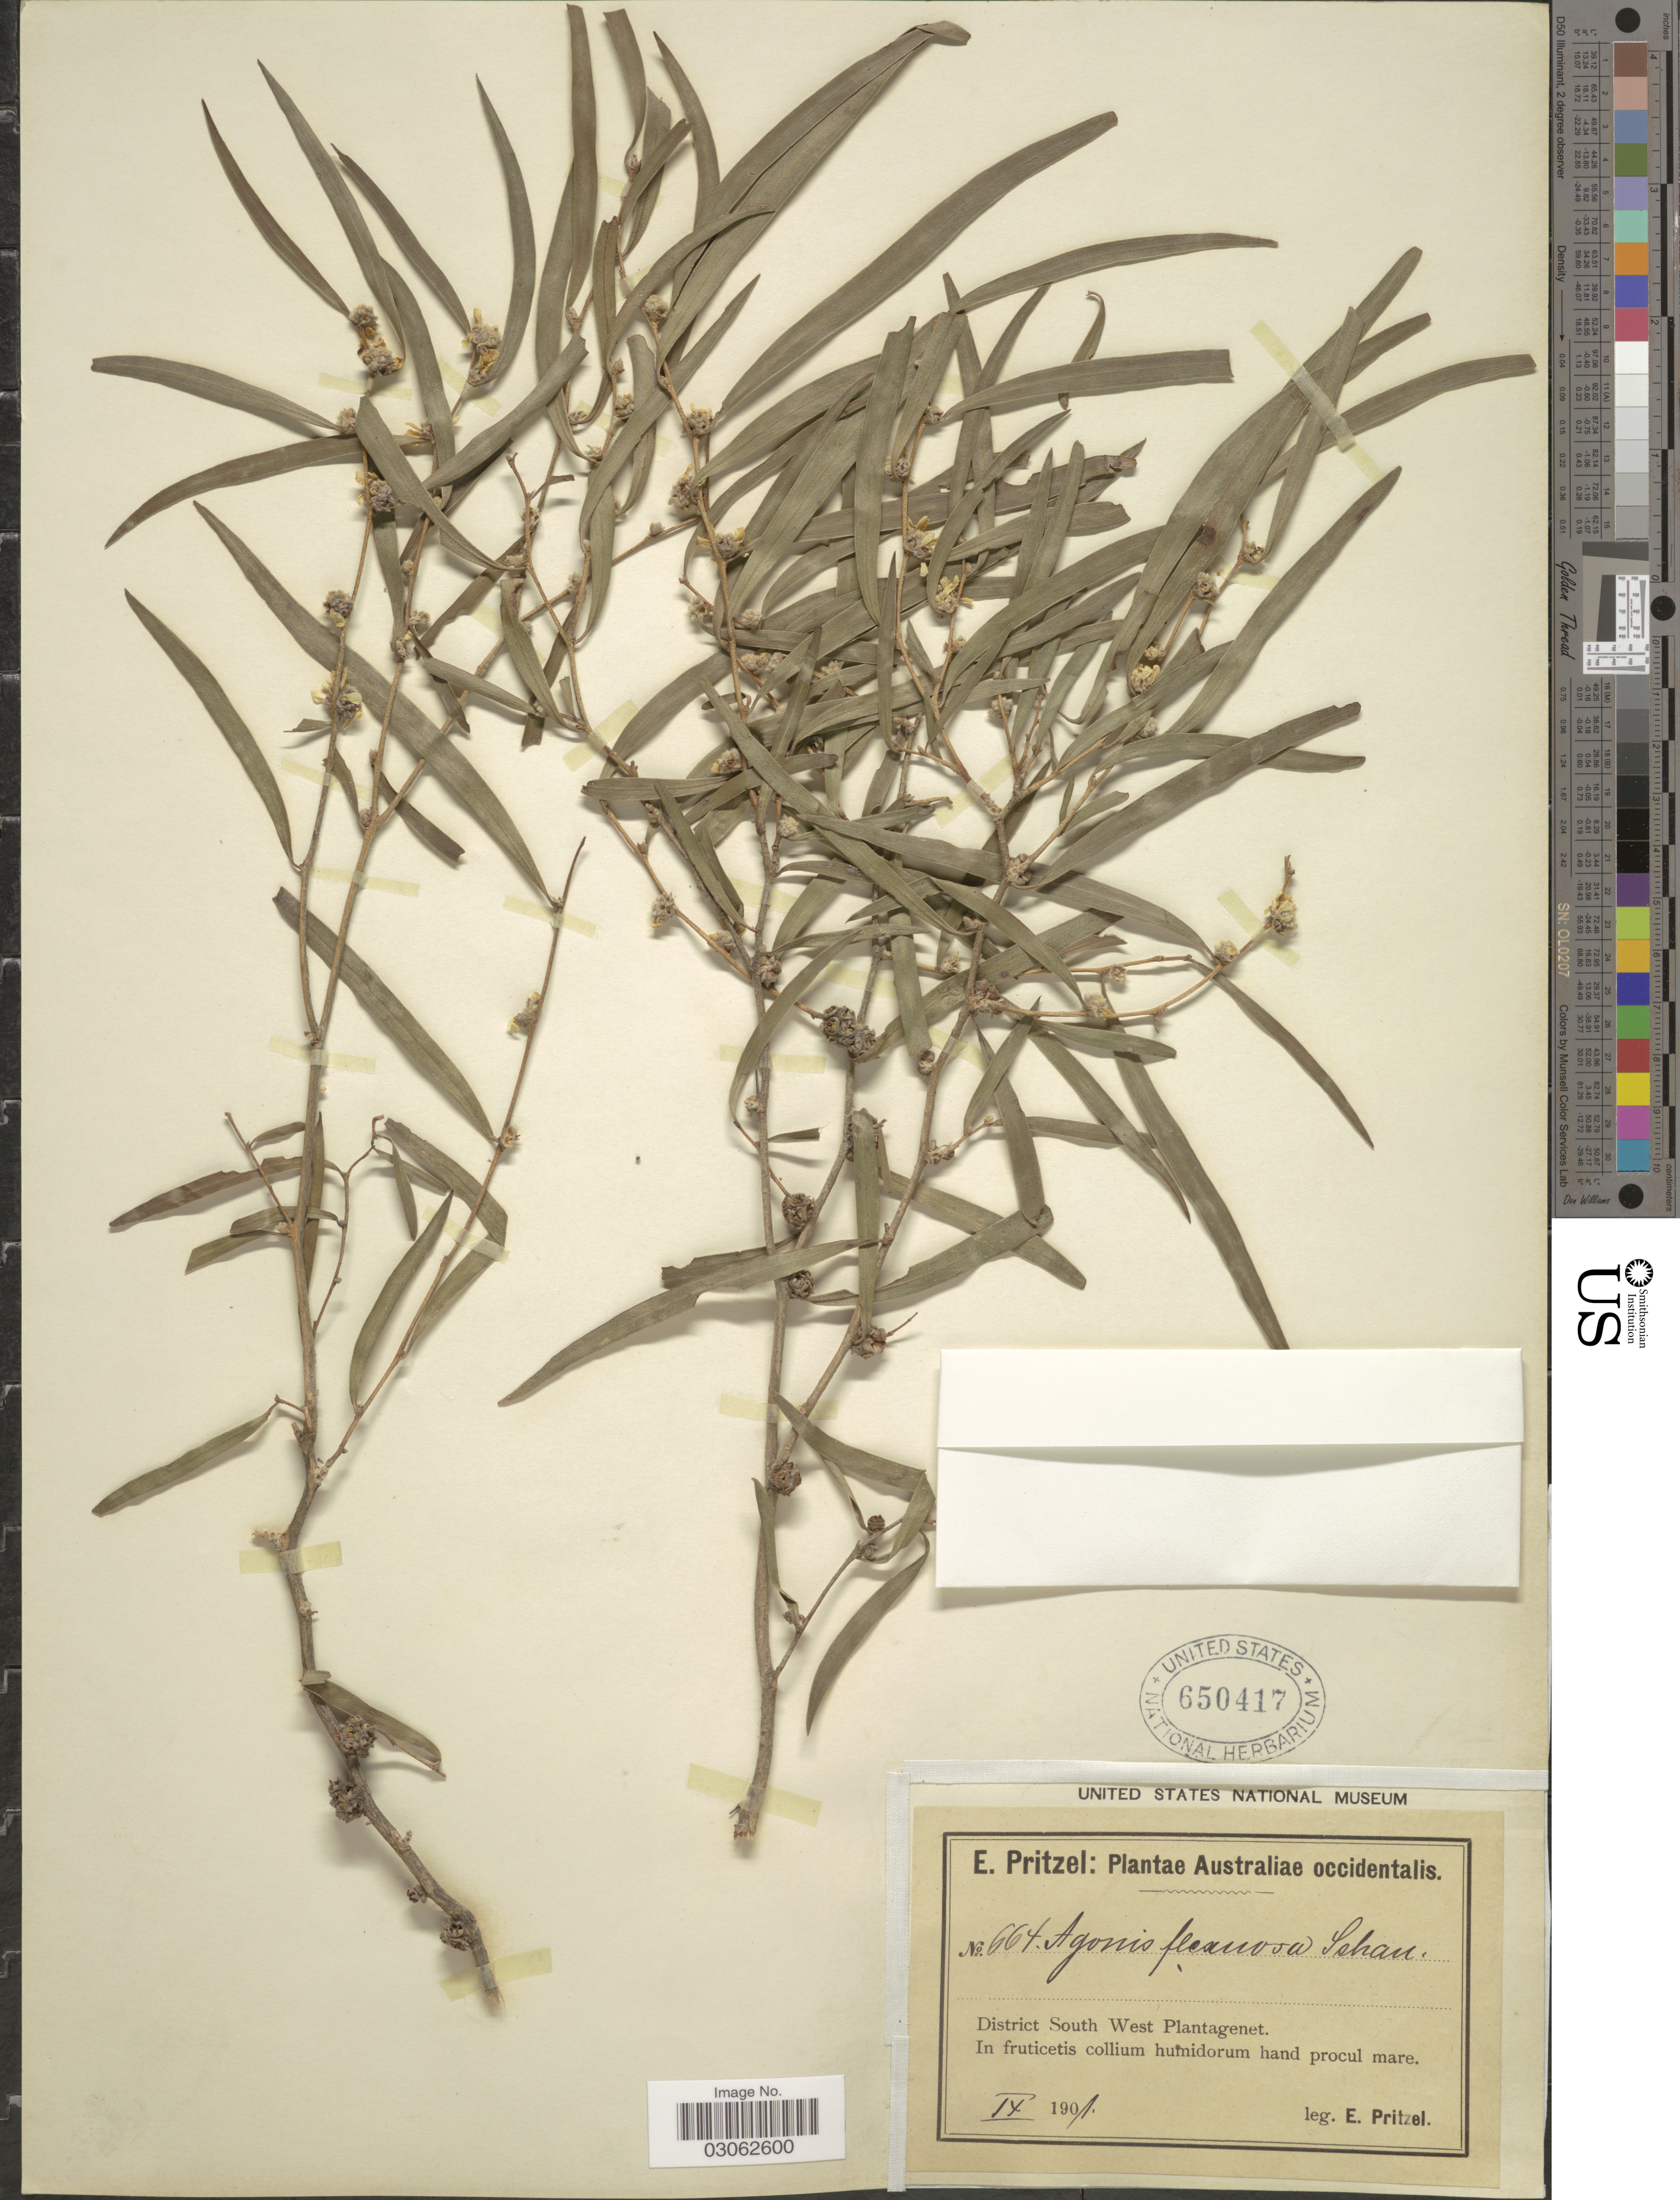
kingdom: Plantae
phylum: Tracheophyta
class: Magnoliopsida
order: Myrtales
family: Myrtaceae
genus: Agonis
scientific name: Agonis flexuosa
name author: (Willd.) Sweet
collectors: E. G. Pritzel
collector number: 664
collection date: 1901-09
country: Australia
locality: Australiae occidentalis. District South West Plantagenet.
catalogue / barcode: US 650417